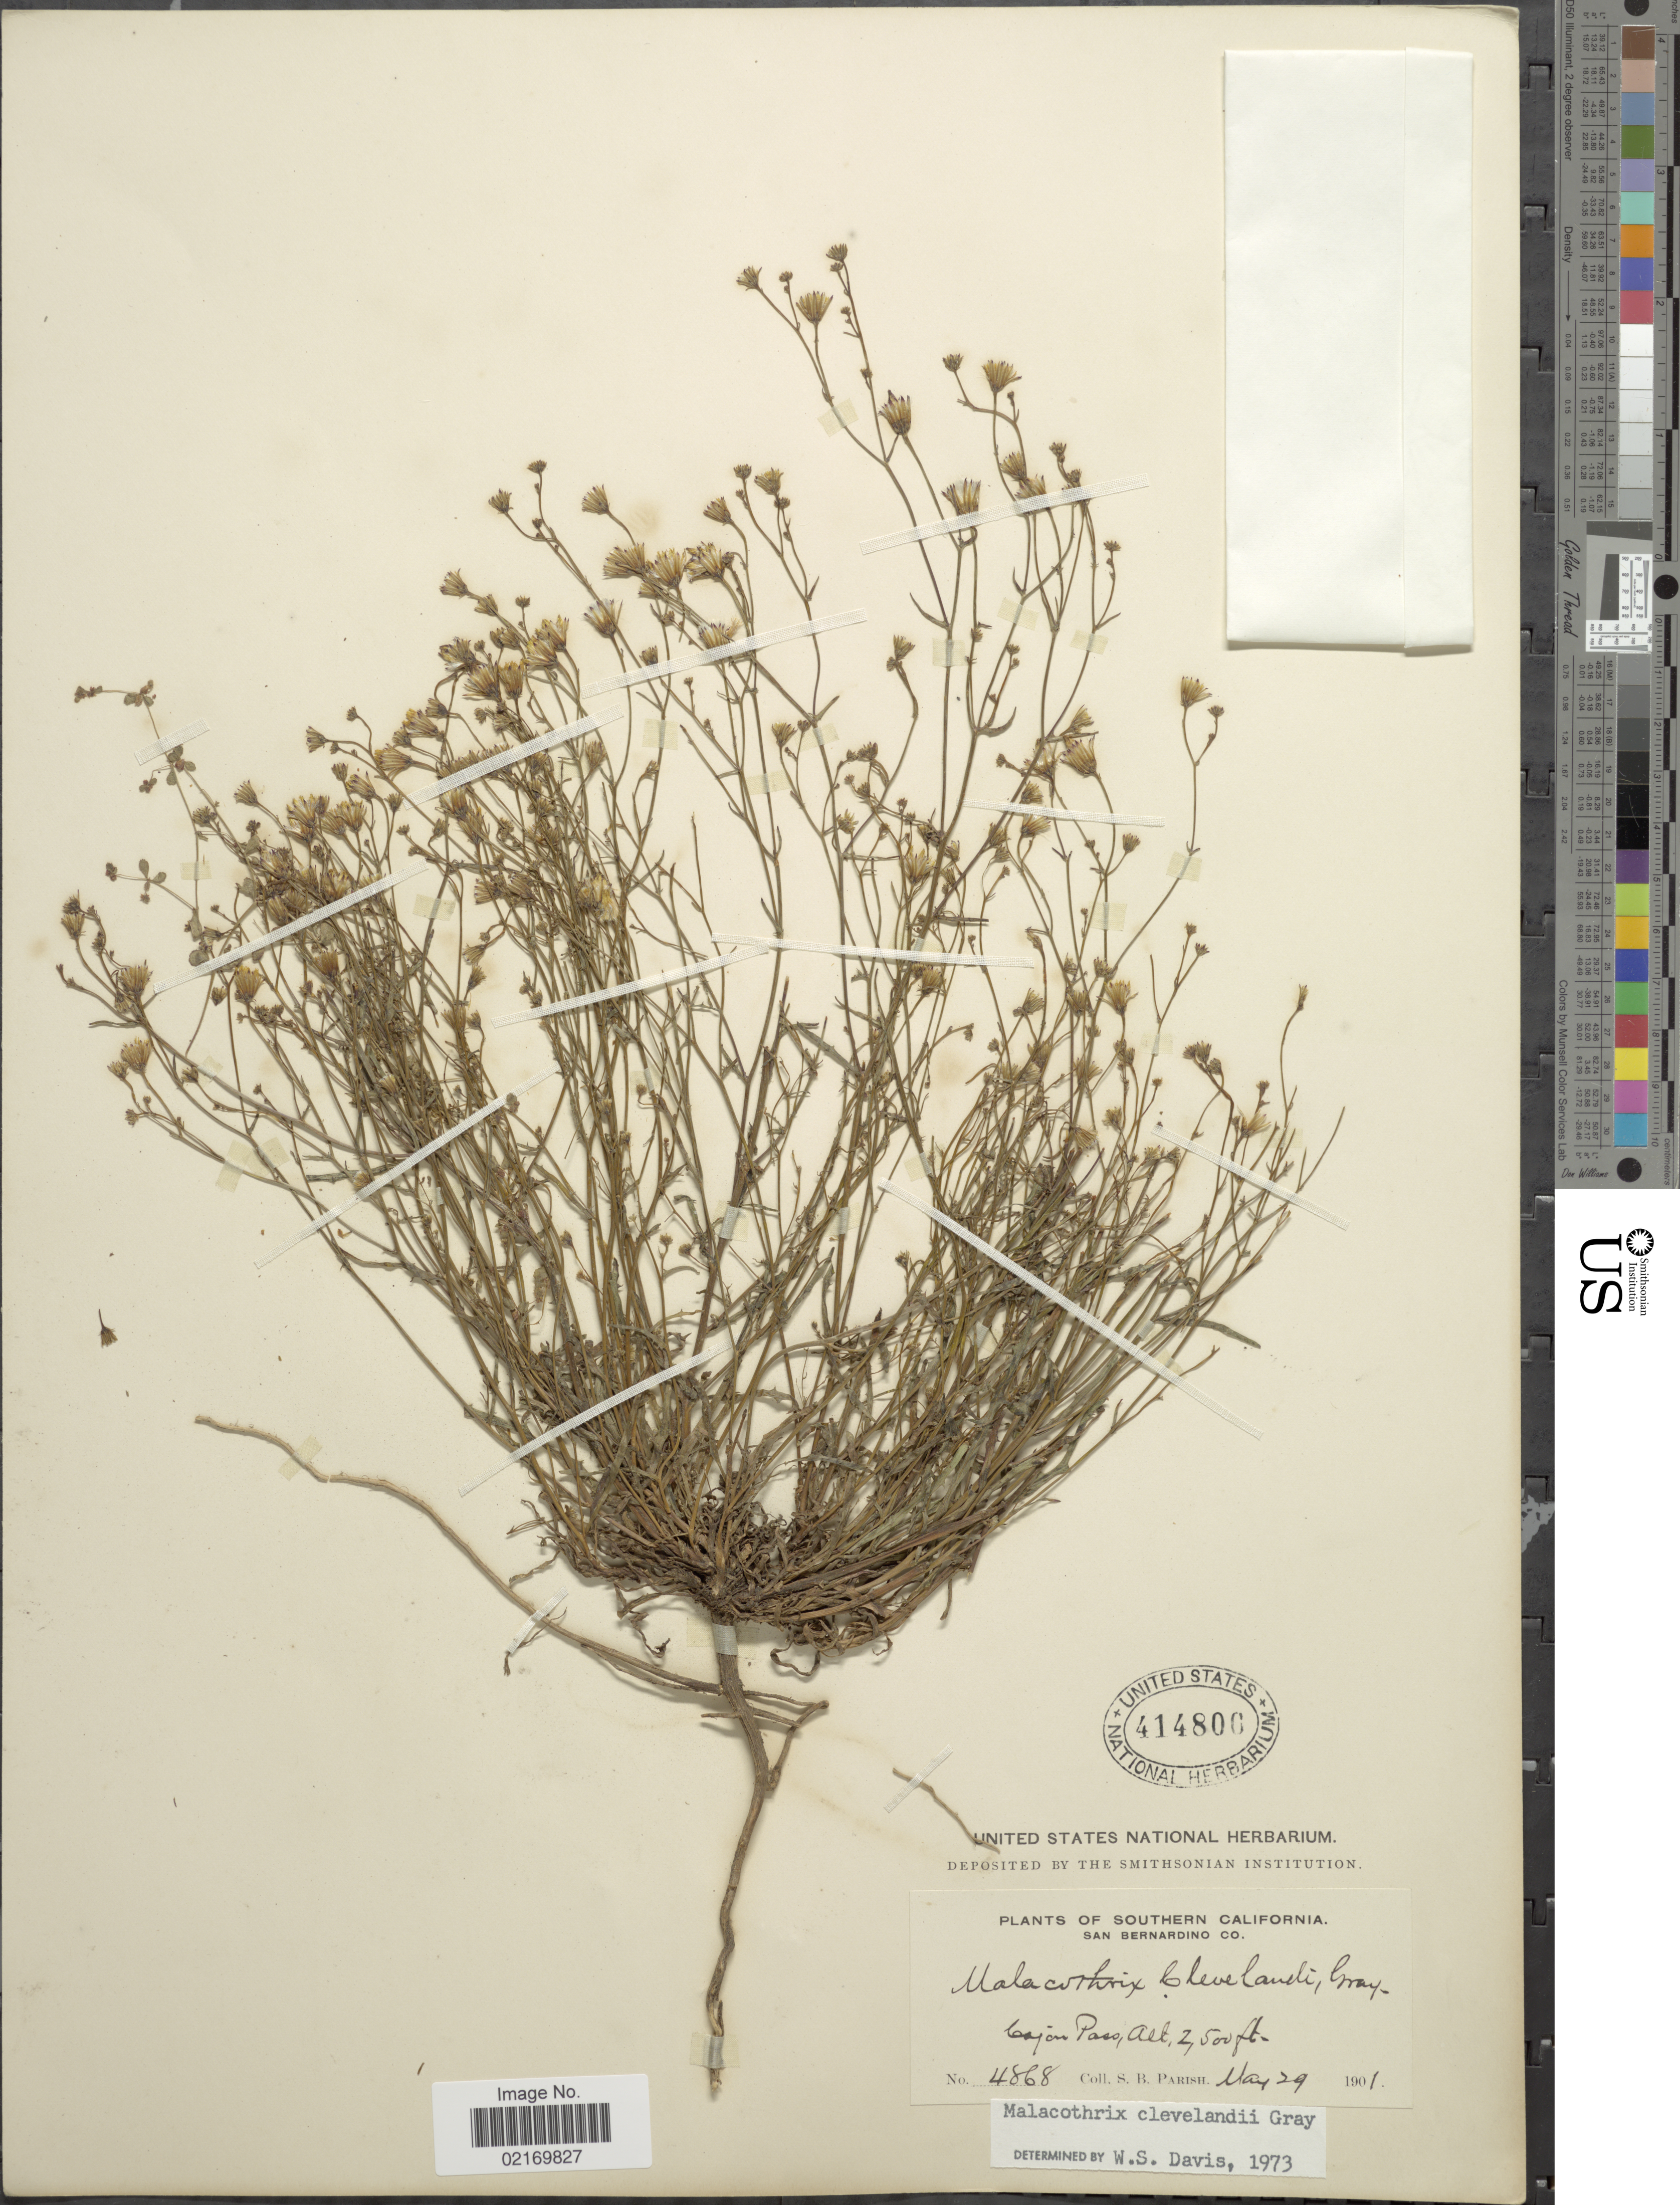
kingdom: Plantae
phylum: Tracheophyta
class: Magnoliopsida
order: Asterales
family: Asteraceae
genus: Malacothrix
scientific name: Malacothrix clevelandii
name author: A. Gray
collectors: S. B. Parish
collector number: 4868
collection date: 1901-05-29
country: United States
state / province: California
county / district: San Bernardino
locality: Southern California, San Bernardino Co., Cajon Pass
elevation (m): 762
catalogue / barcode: US 414800